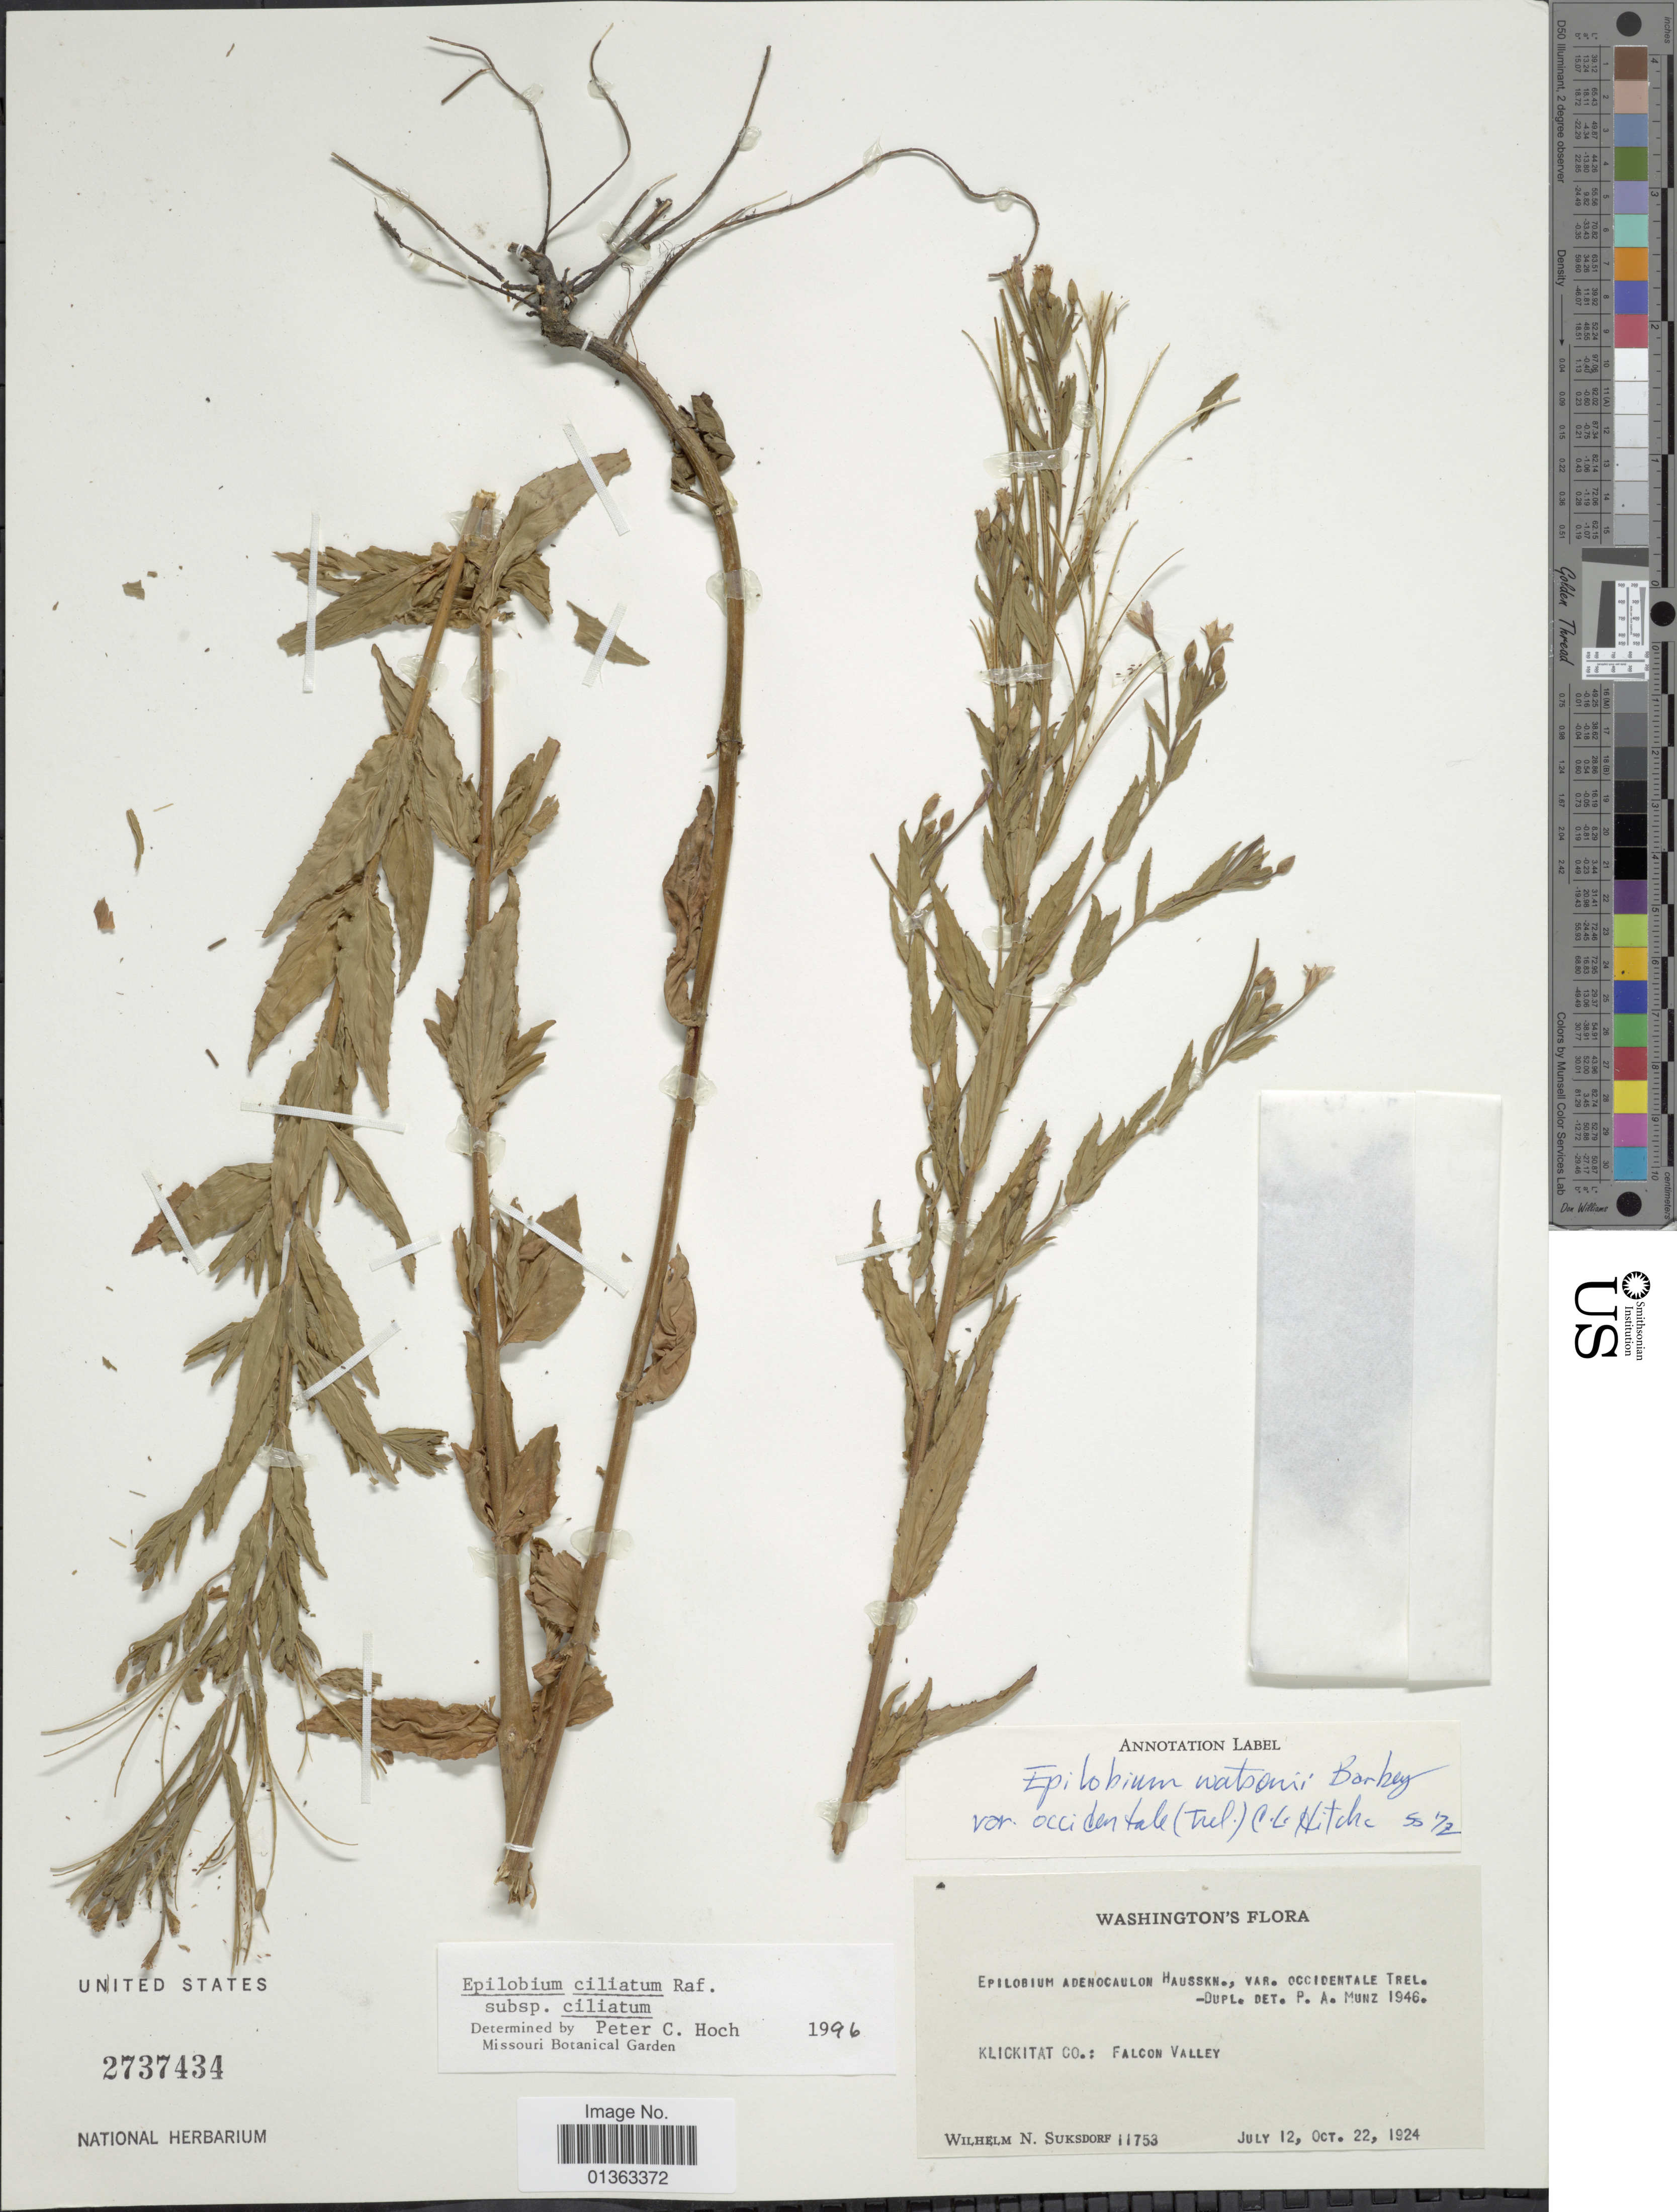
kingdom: Plantae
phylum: Tracheophyta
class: Magnoliopsida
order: Myrtales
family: Onagraceae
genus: Epilobium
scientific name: Epilobium ciliatum subsp. ciliatum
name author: Raf.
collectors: W. N. Suksdorf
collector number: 11753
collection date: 1924-07-12/1924-10-22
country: United States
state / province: Washington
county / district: Klickitat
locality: Klickitat Co.: Falcon Valley.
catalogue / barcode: US 2737434